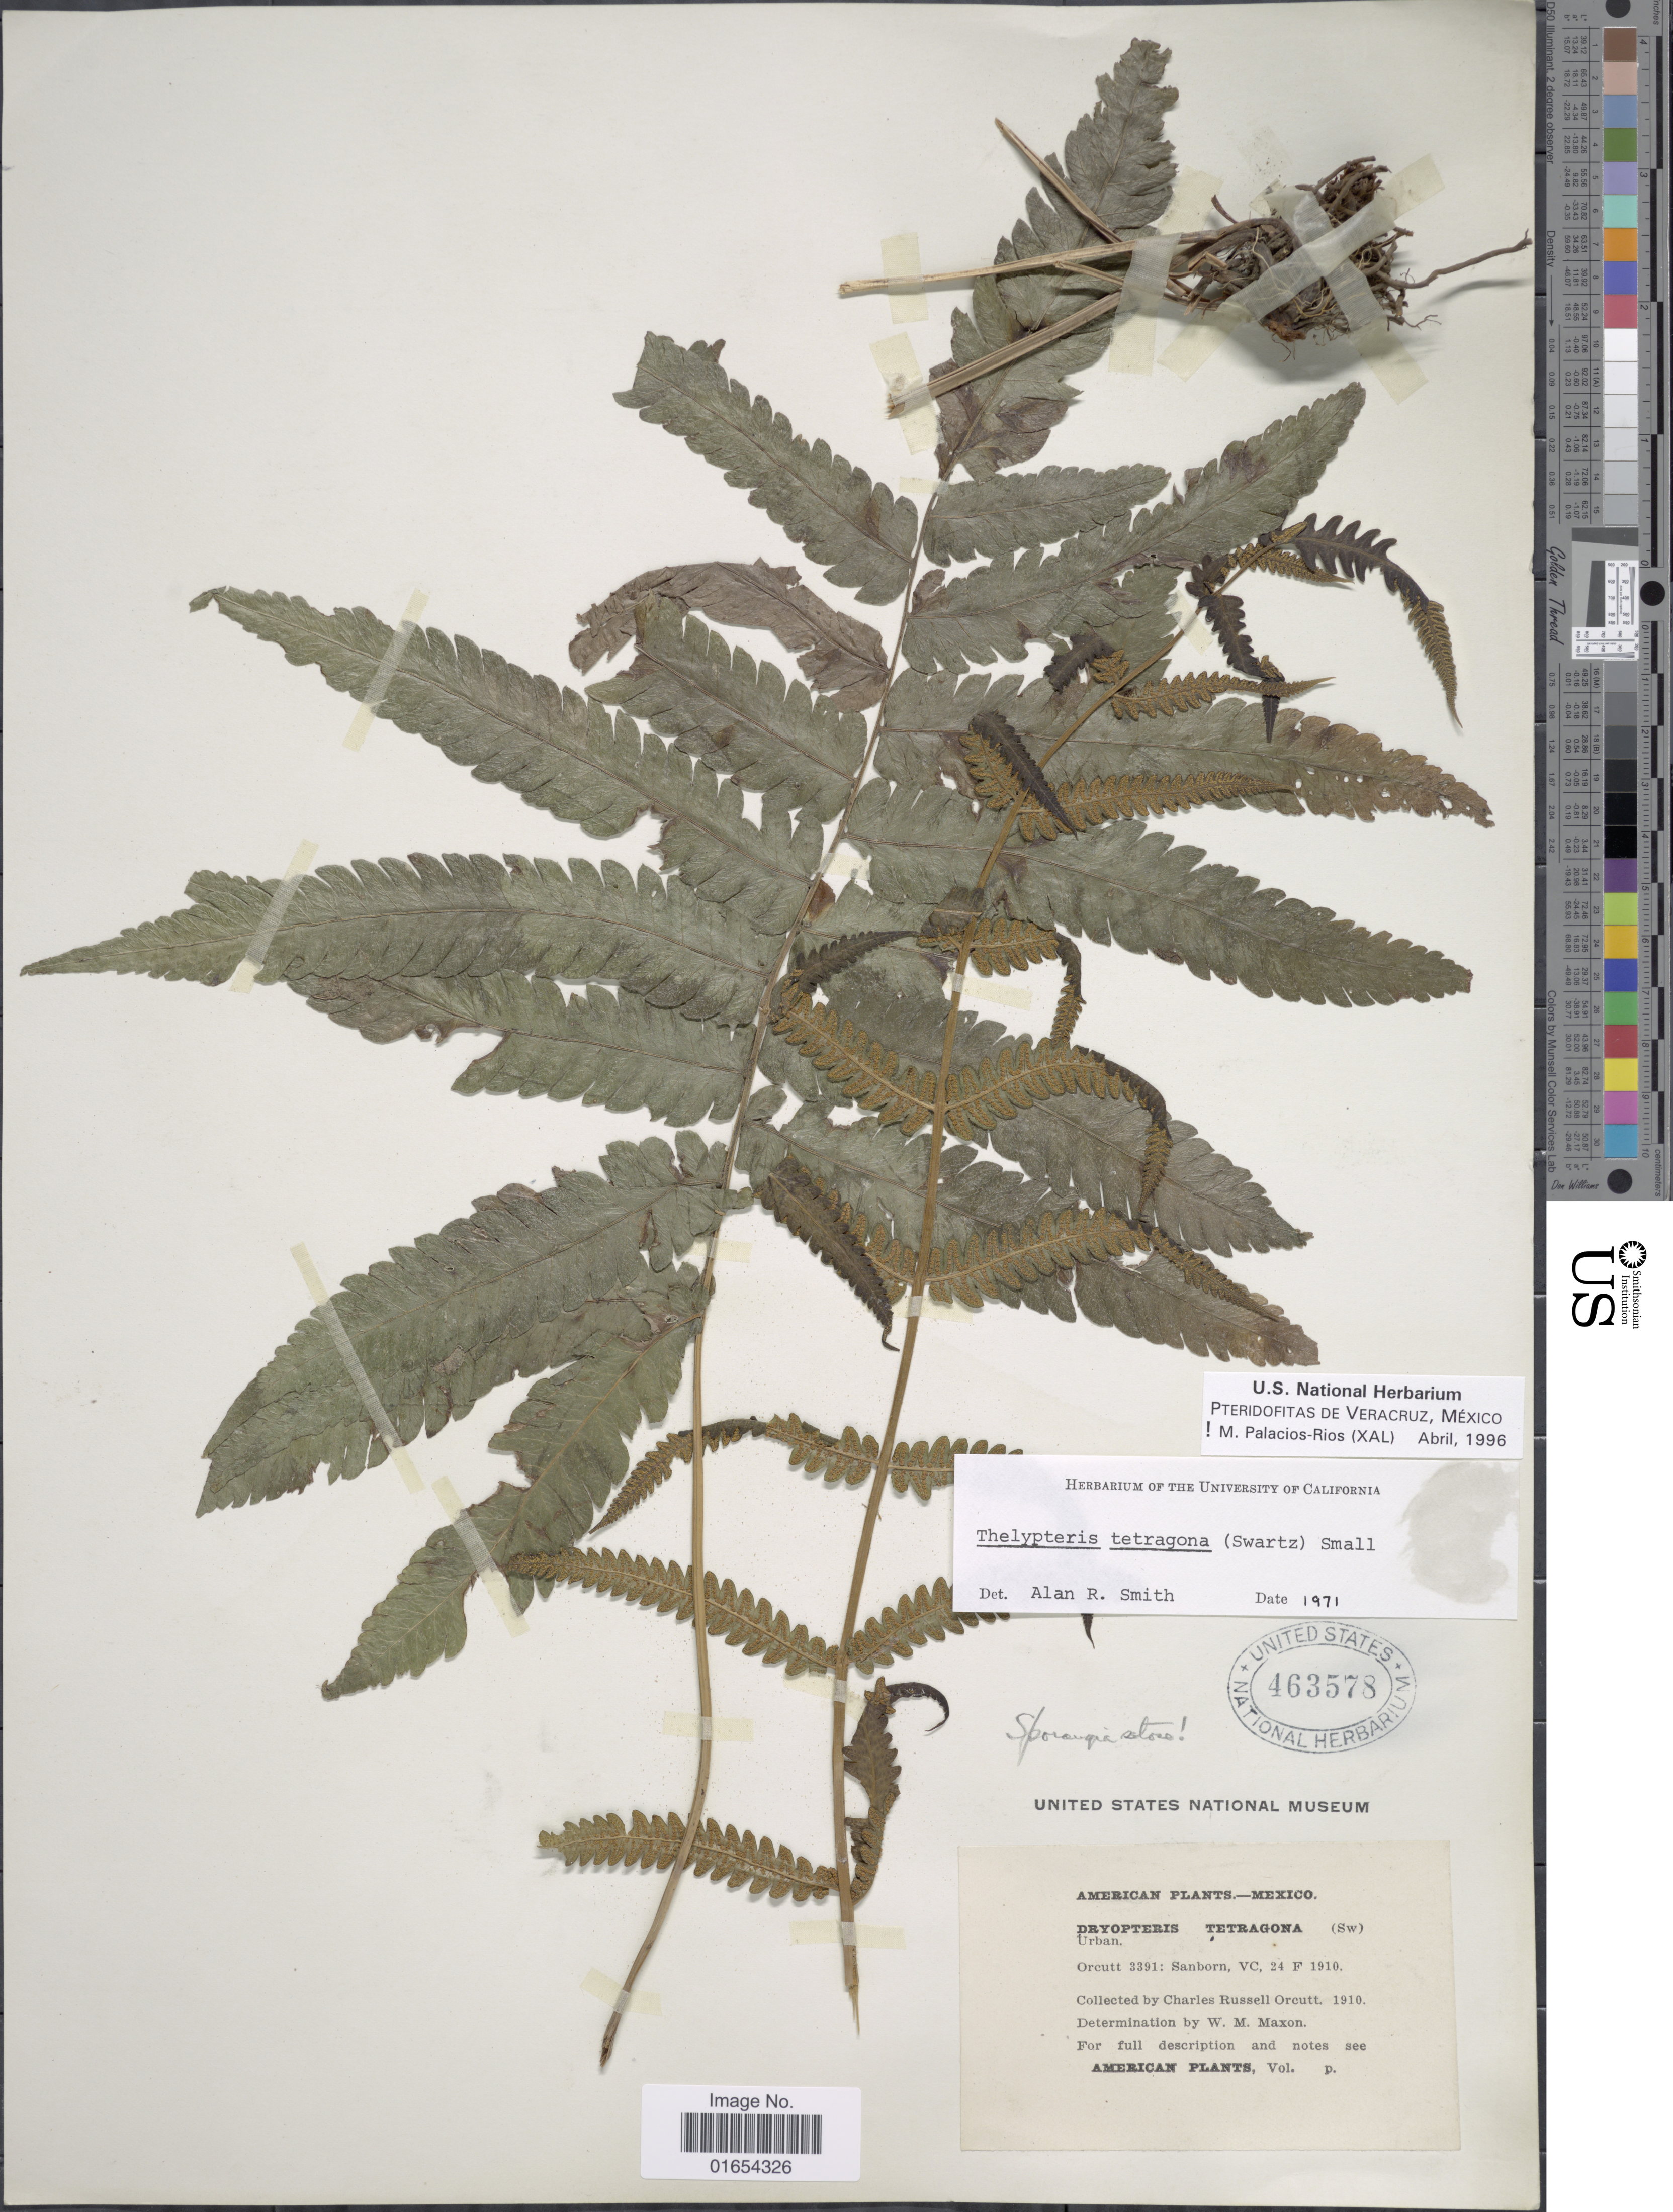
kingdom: Plantae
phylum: Tracheophyta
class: Polypodiopsida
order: Polypodiales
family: Thelypteridaceae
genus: Goniopteris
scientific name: Goniopteris tetragona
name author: (C. Presl) Sw.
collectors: C. R. Orcutt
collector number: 3391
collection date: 1910-02-24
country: Mexico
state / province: Veracruz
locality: Sanborn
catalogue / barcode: US 463578